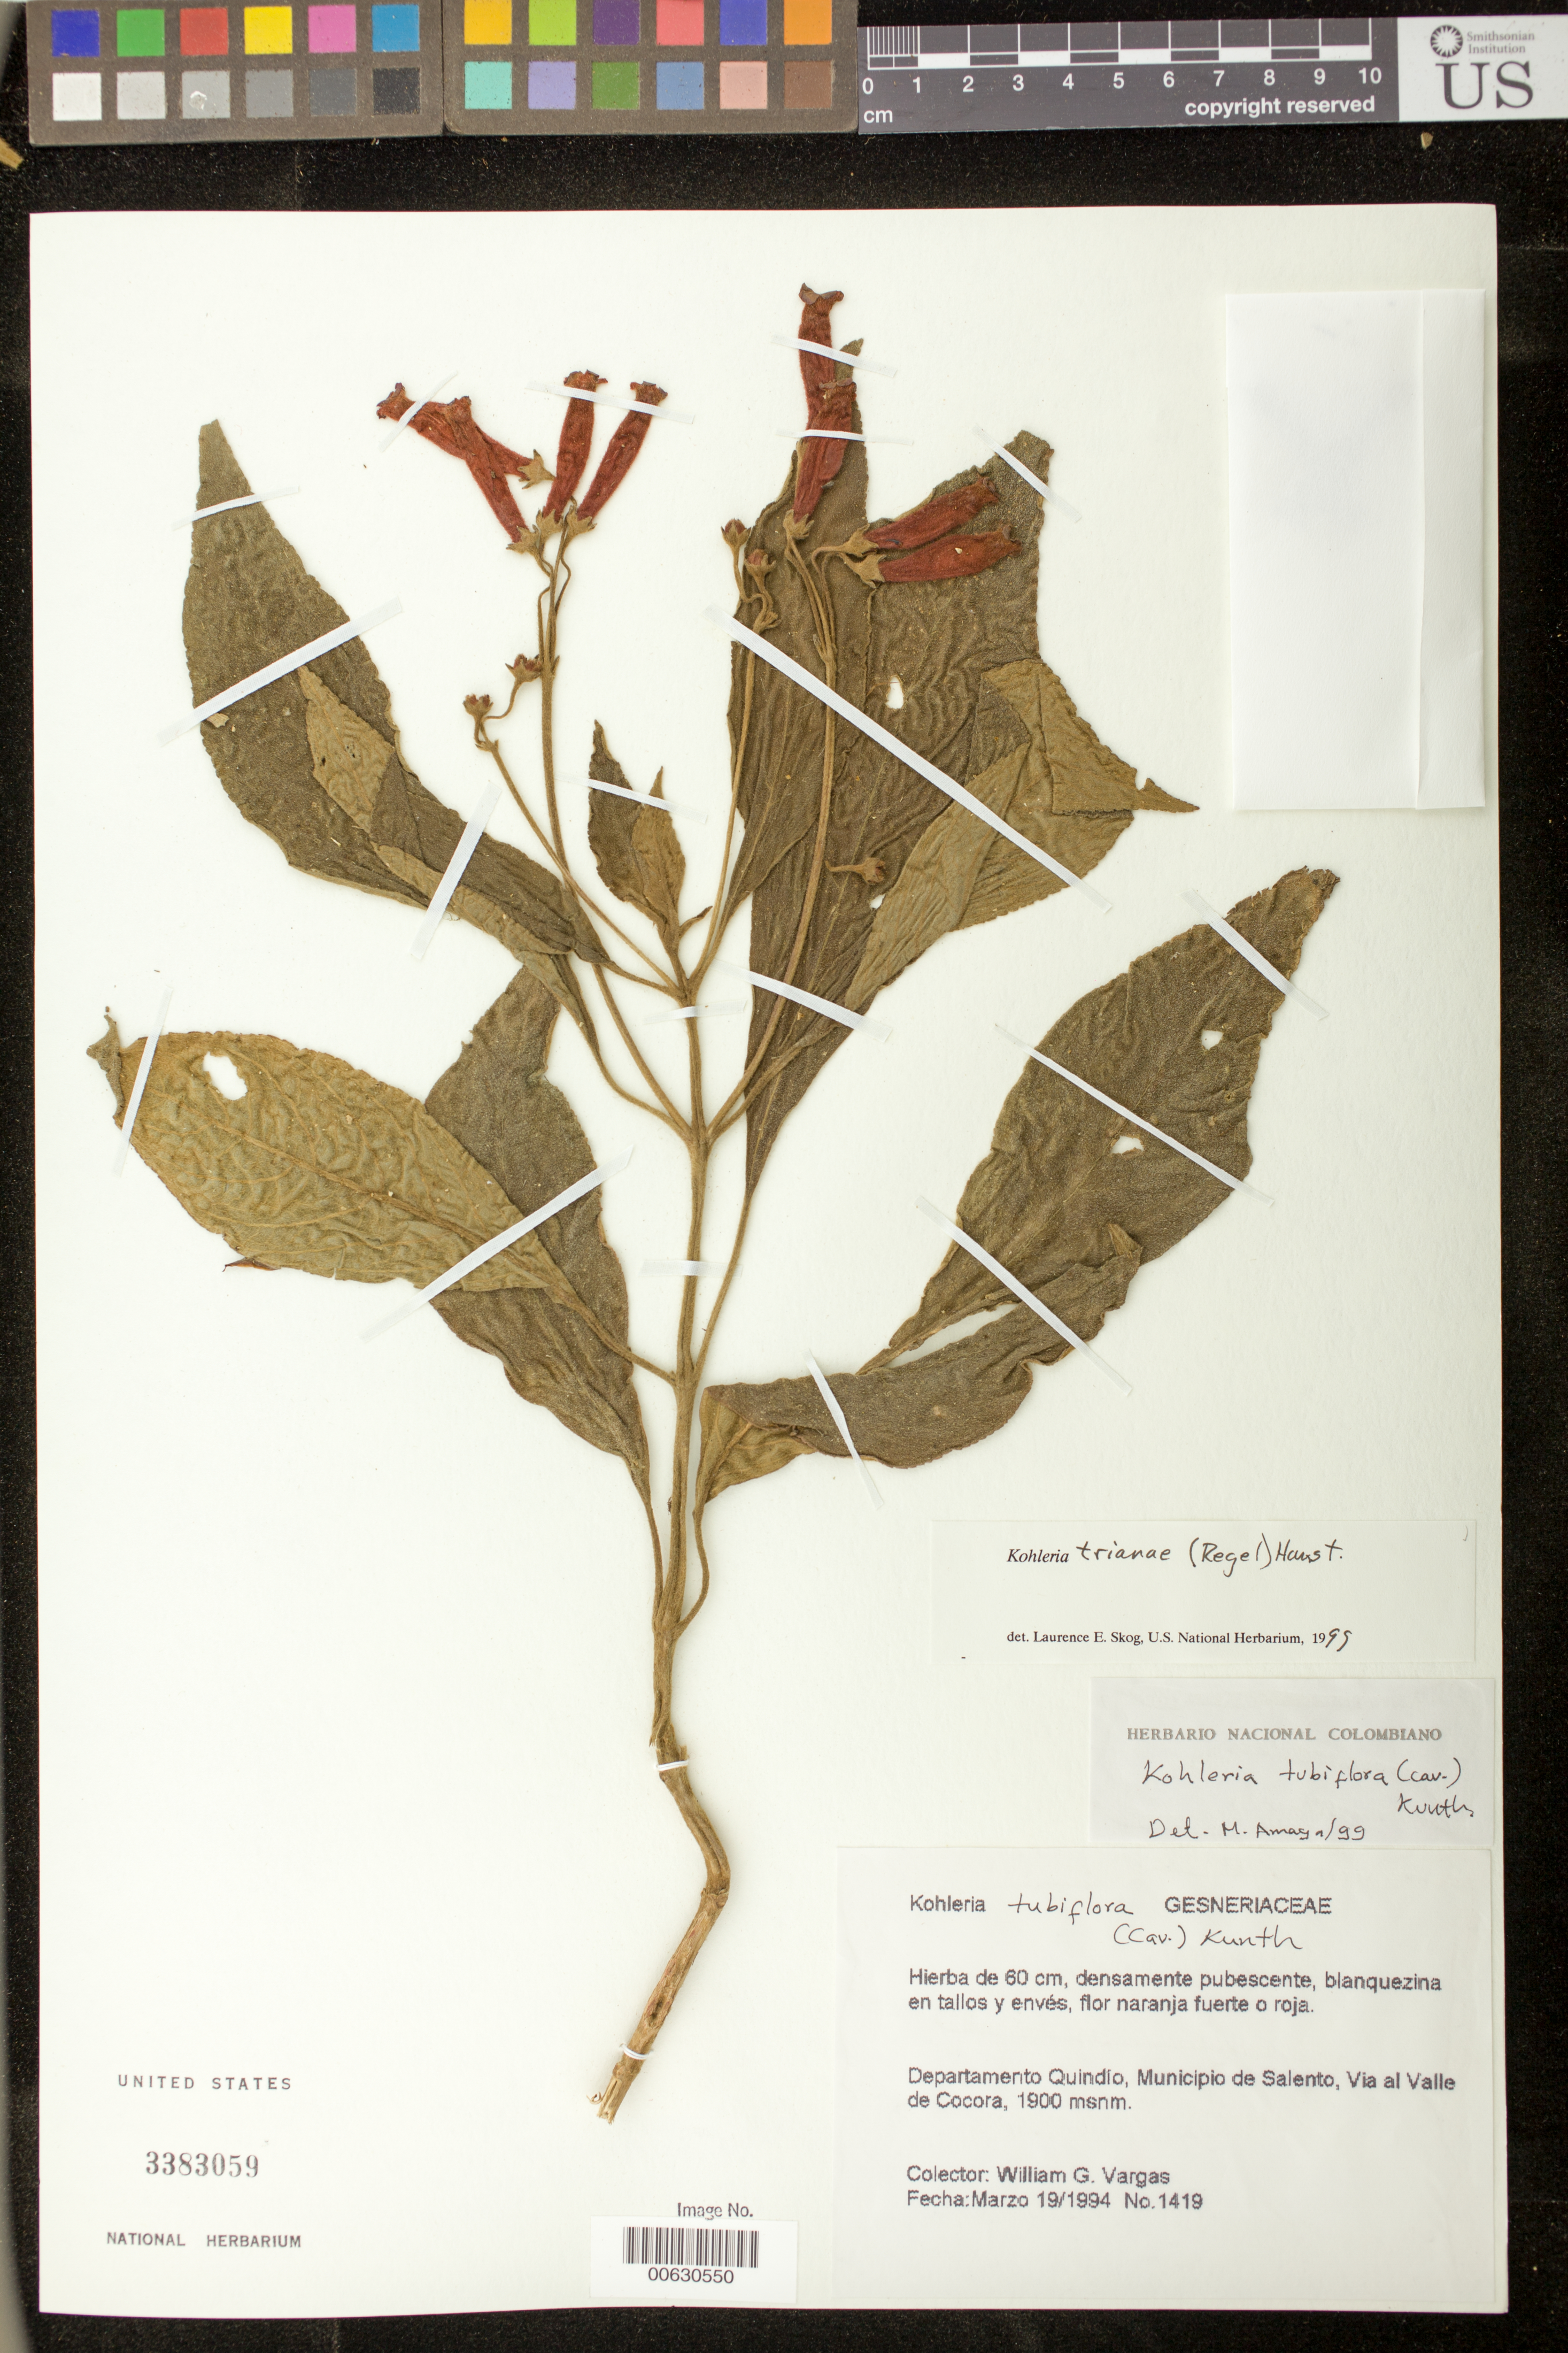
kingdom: Plantae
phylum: Tracheophyta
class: Magnoliopsida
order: Lamiales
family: Gesneriaceae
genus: Kohleria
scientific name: Kohleria trianae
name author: (Regel) Hanst.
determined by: Skog, Laurence E.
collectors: W. Vargas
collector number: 1419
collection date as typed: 19 Mar 1994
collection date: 1994-03-19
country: Colombia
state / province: Quindío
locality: Mpio. de Salento, Via al Valle de Cocora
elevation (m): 1900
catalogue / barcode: US 3383059